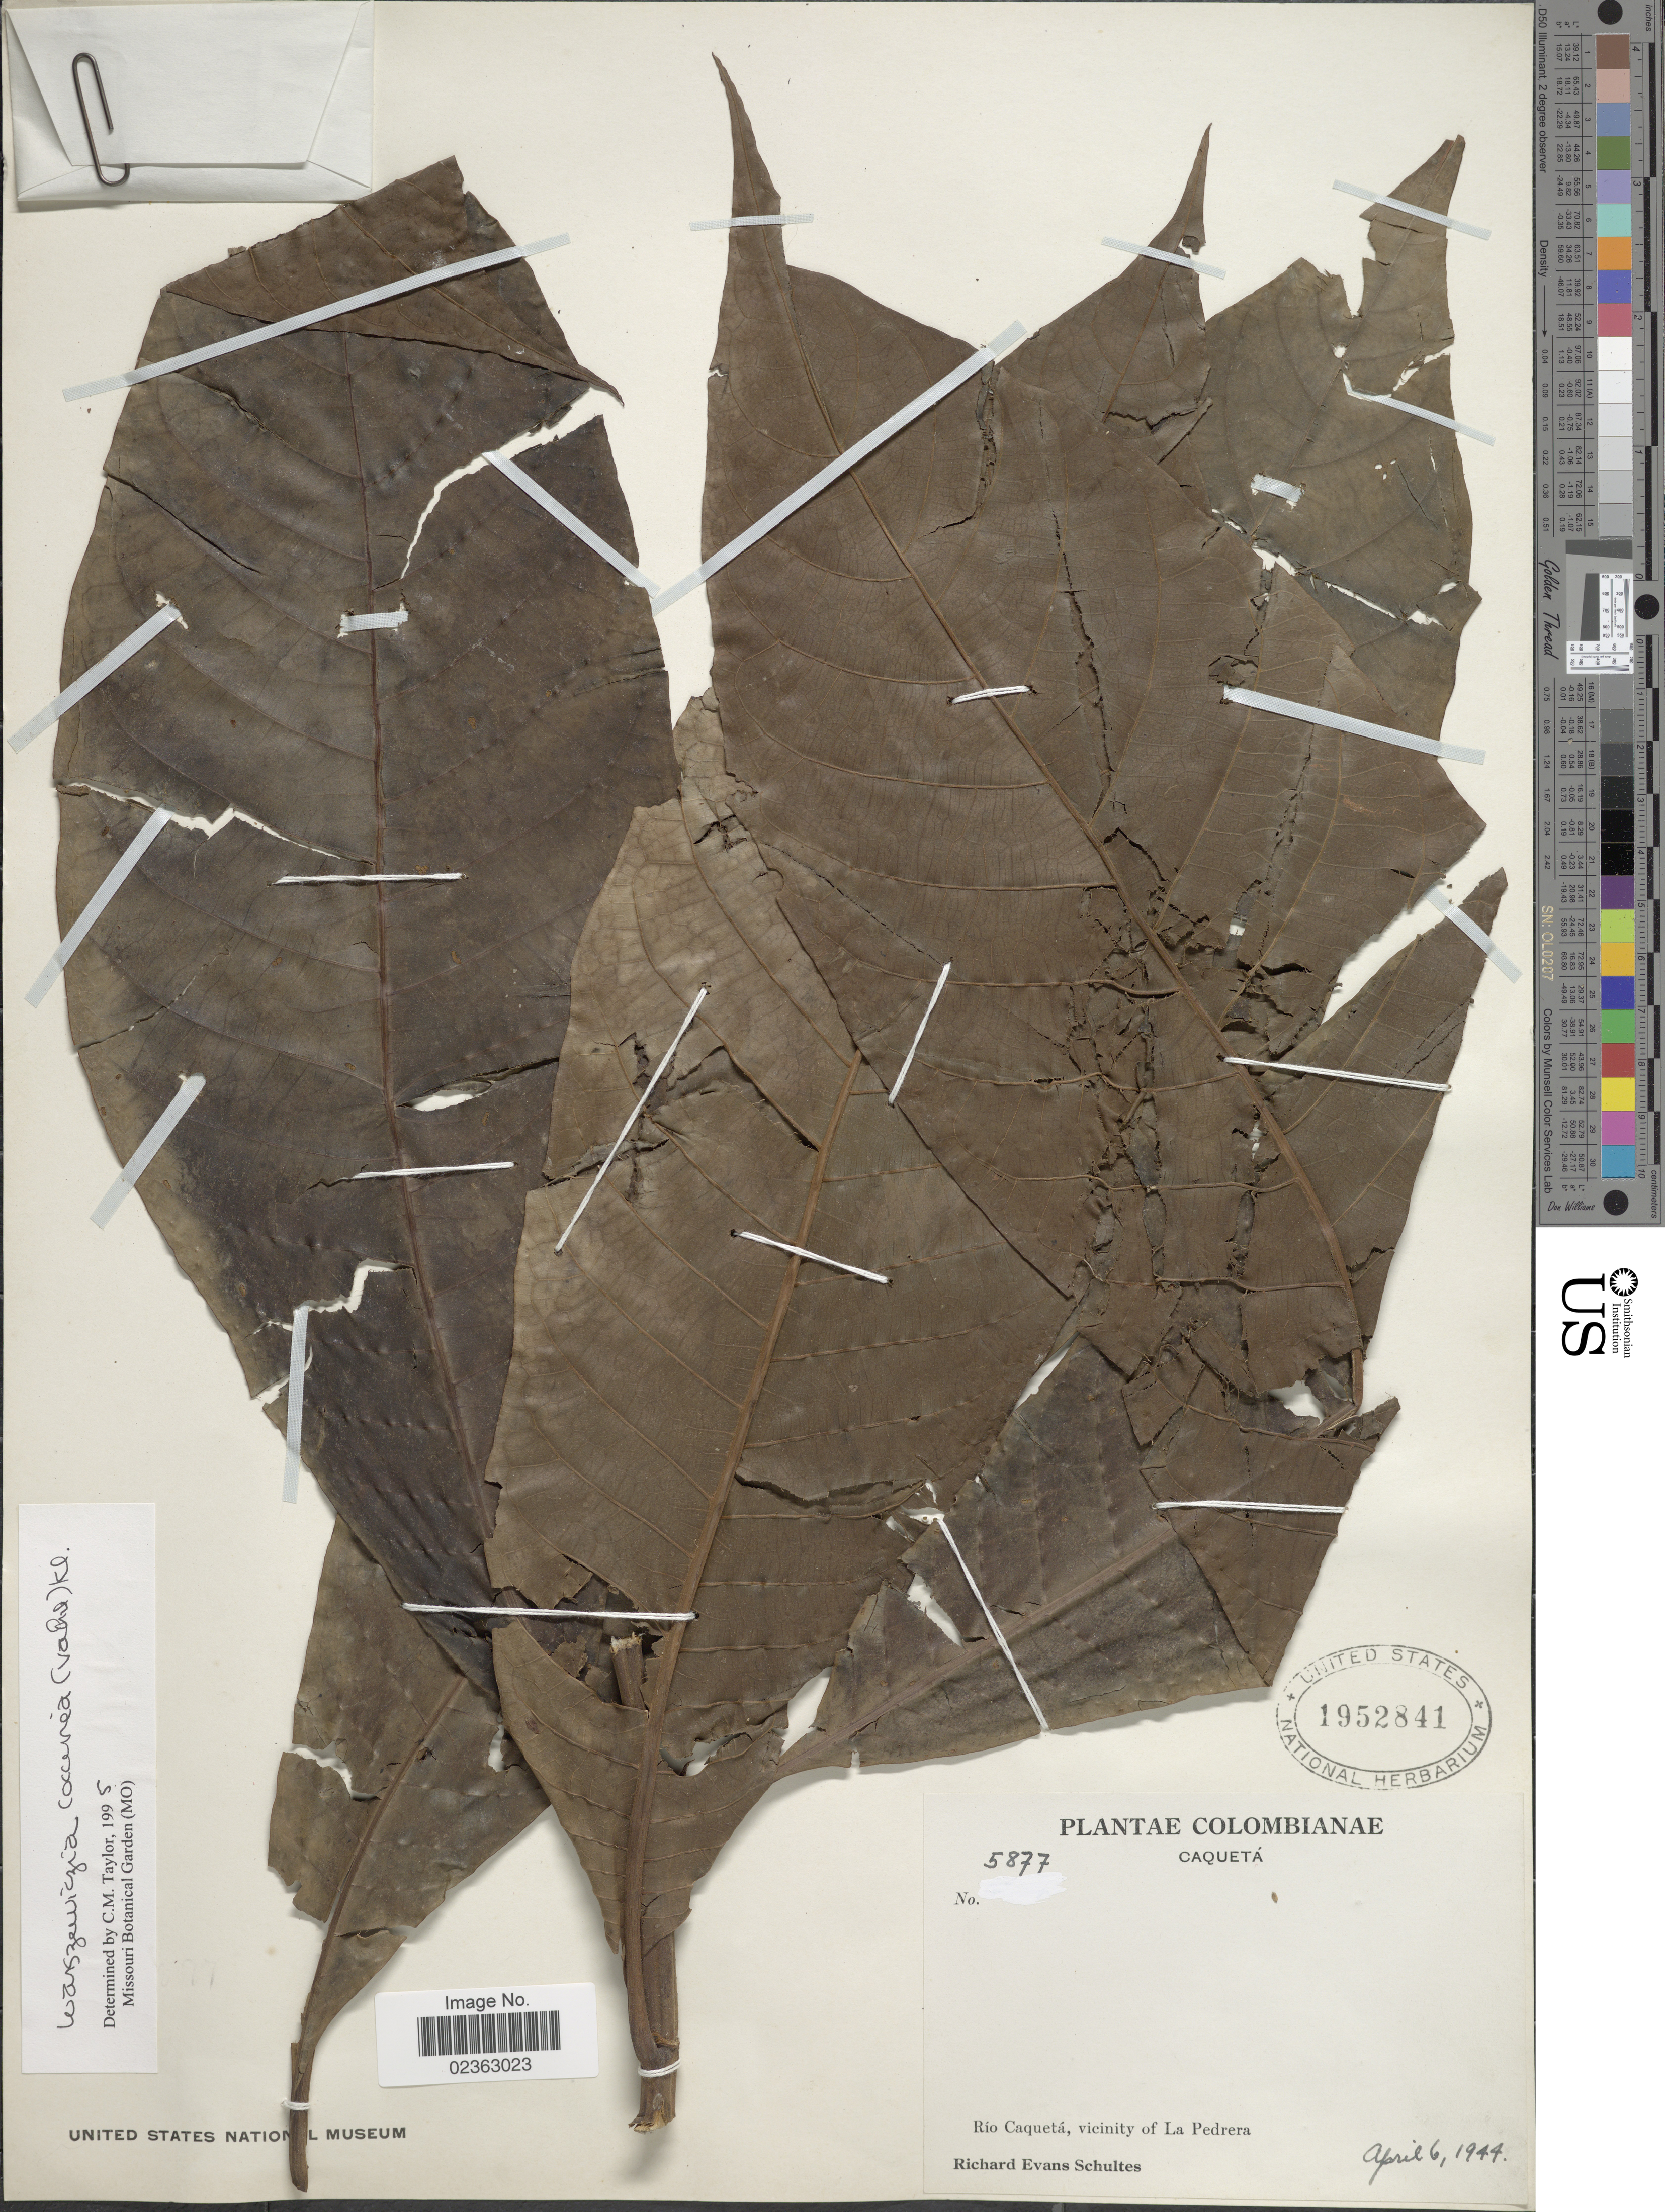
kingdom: Plantae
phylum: Tracheophyta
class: Magnoliopsida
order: Gentianales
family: Rubiaceae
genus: Warszewiczia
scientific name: Warszewiczia coccinea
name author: (Vahl) Klotzsch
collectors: R. E. Schultes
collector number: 5877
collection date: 1944-04-06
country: Colombia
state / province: Caquetá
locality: Rio Caqueta, vicinity of La Pedrera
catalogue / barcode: US 1952841